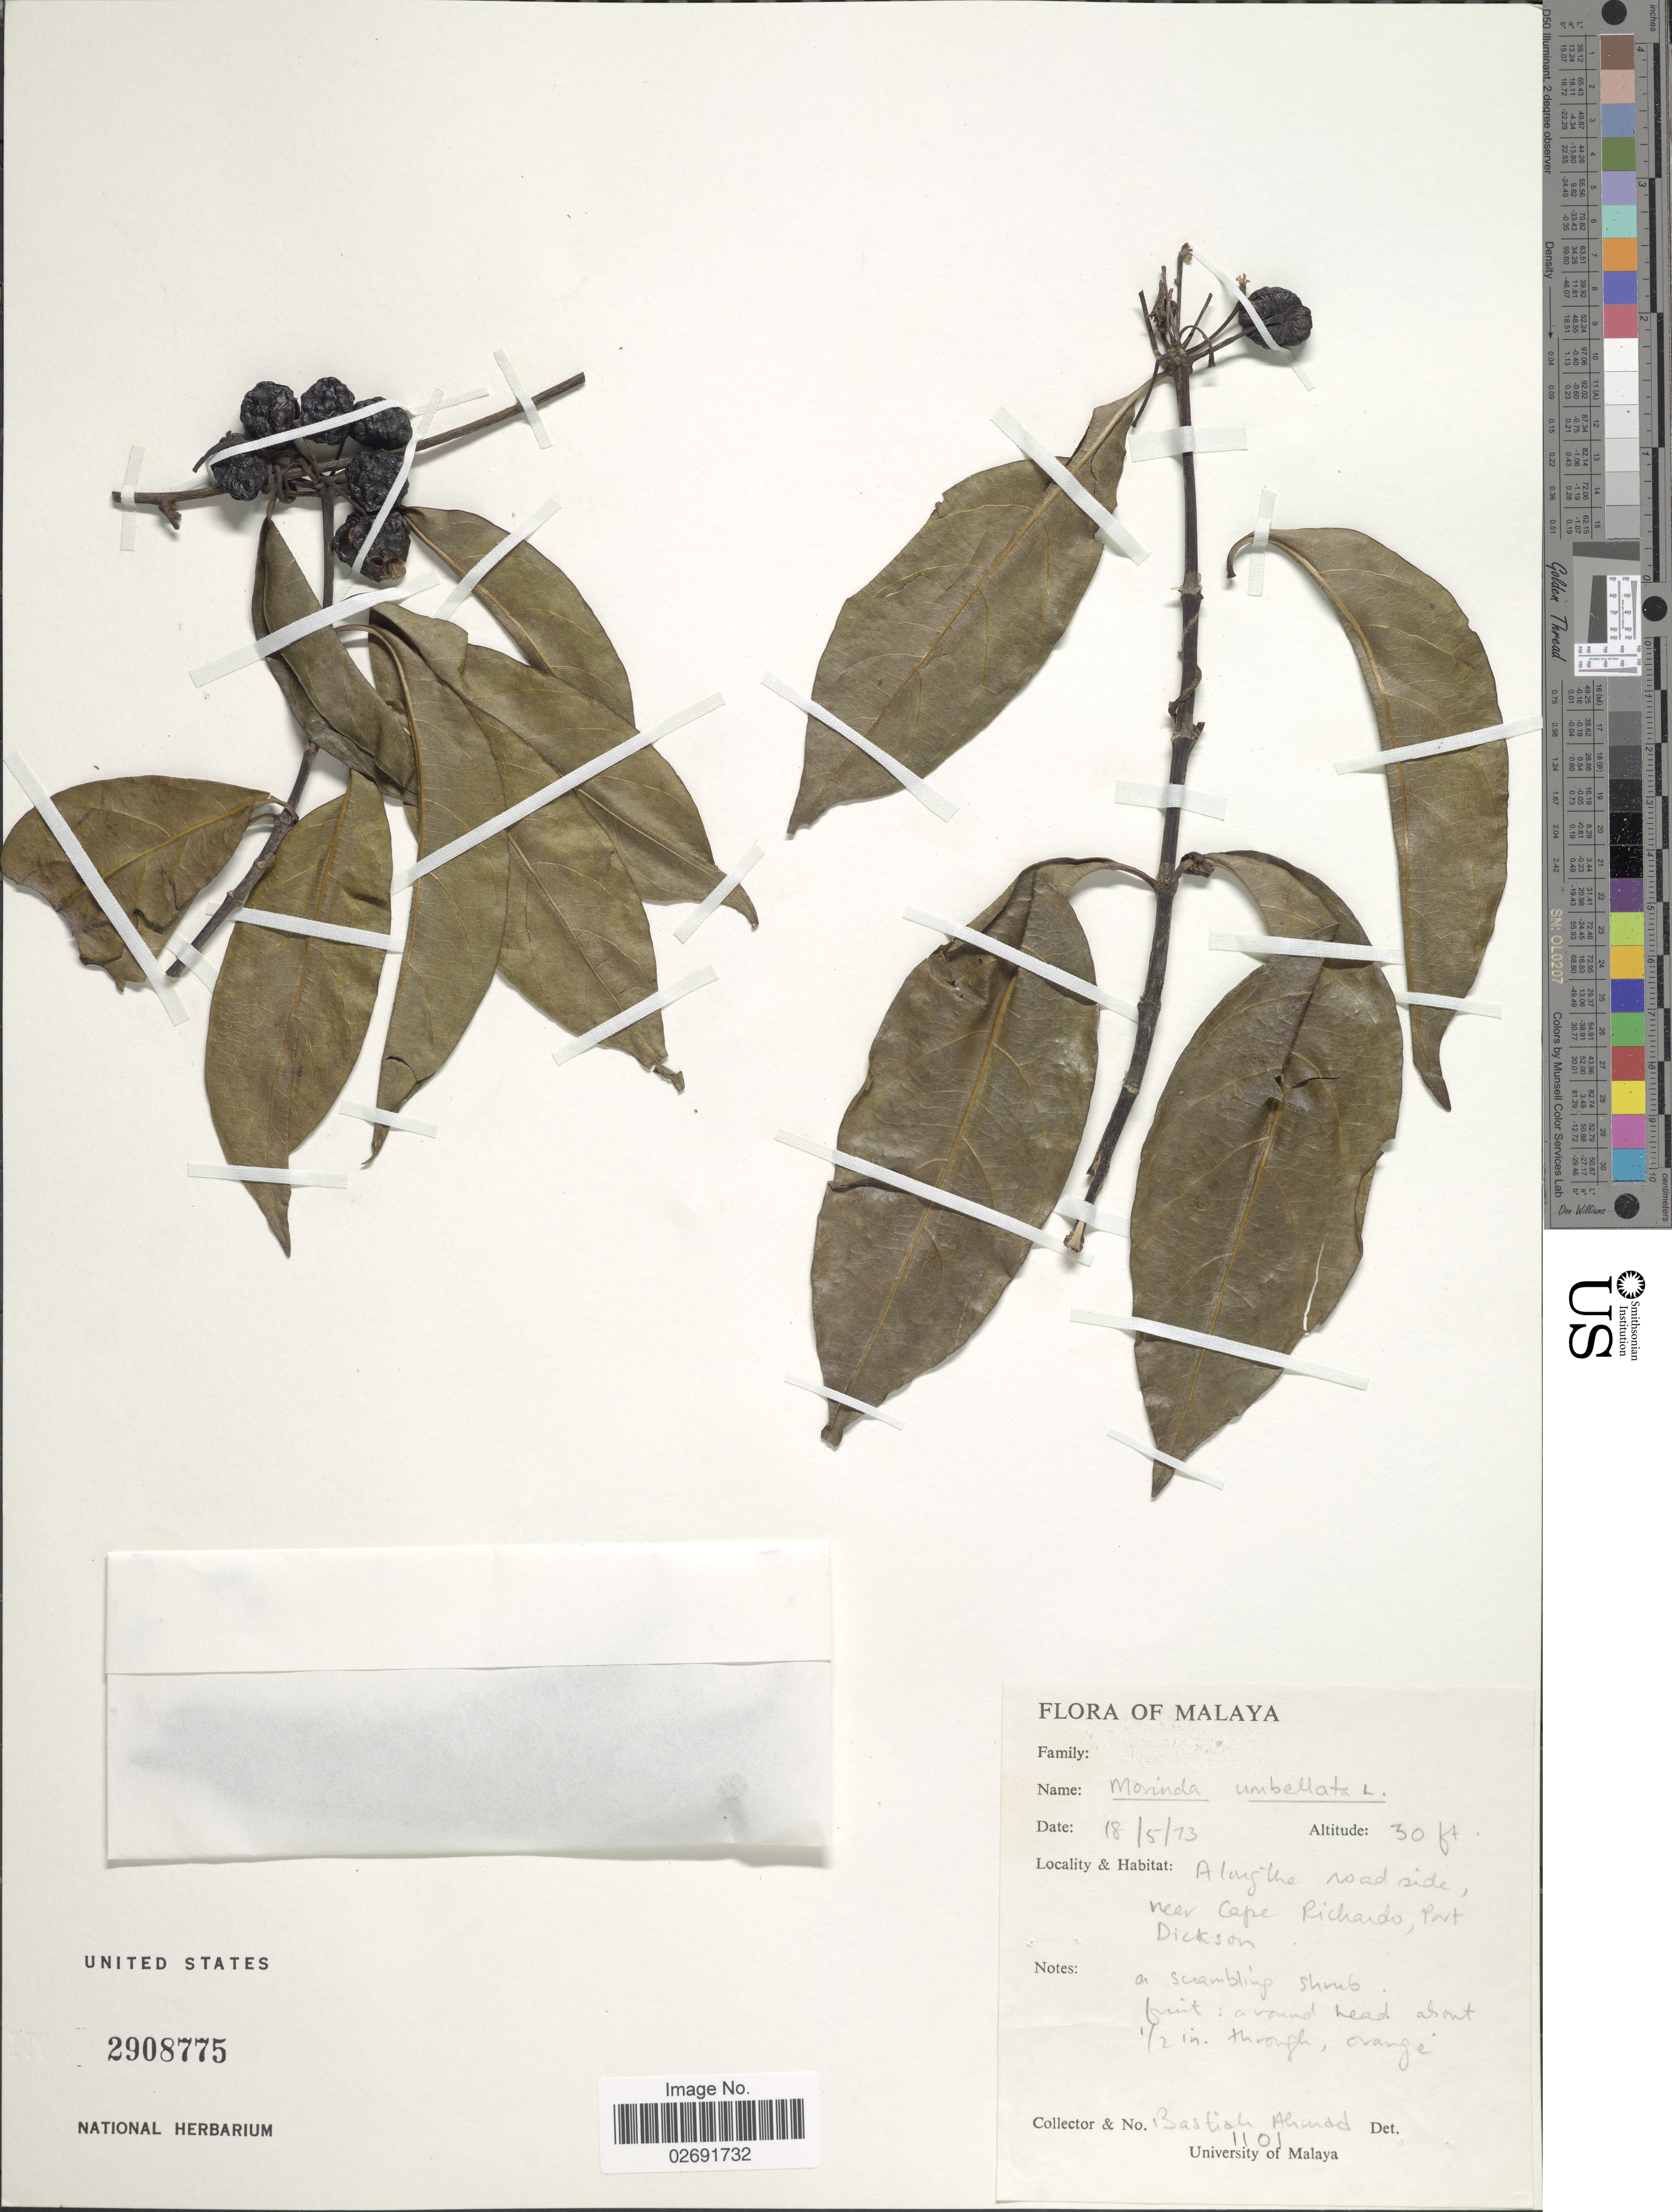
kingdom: Plantae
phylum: Tracheophyta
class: Magnoliopsida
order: Gentianales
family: Rubiaceae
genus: Gynochthodes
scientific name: Gynochthodes umbellata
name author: (L.) Razafim. & B. Bremer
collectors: B. Ahmad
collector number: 1101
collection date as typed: Transcribed d/m/y: 18/5/73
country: Malaysia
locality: Malaya. Along the road side, near Cape Richardo, Port Dickson.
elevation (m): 9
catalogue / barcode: US 2908775